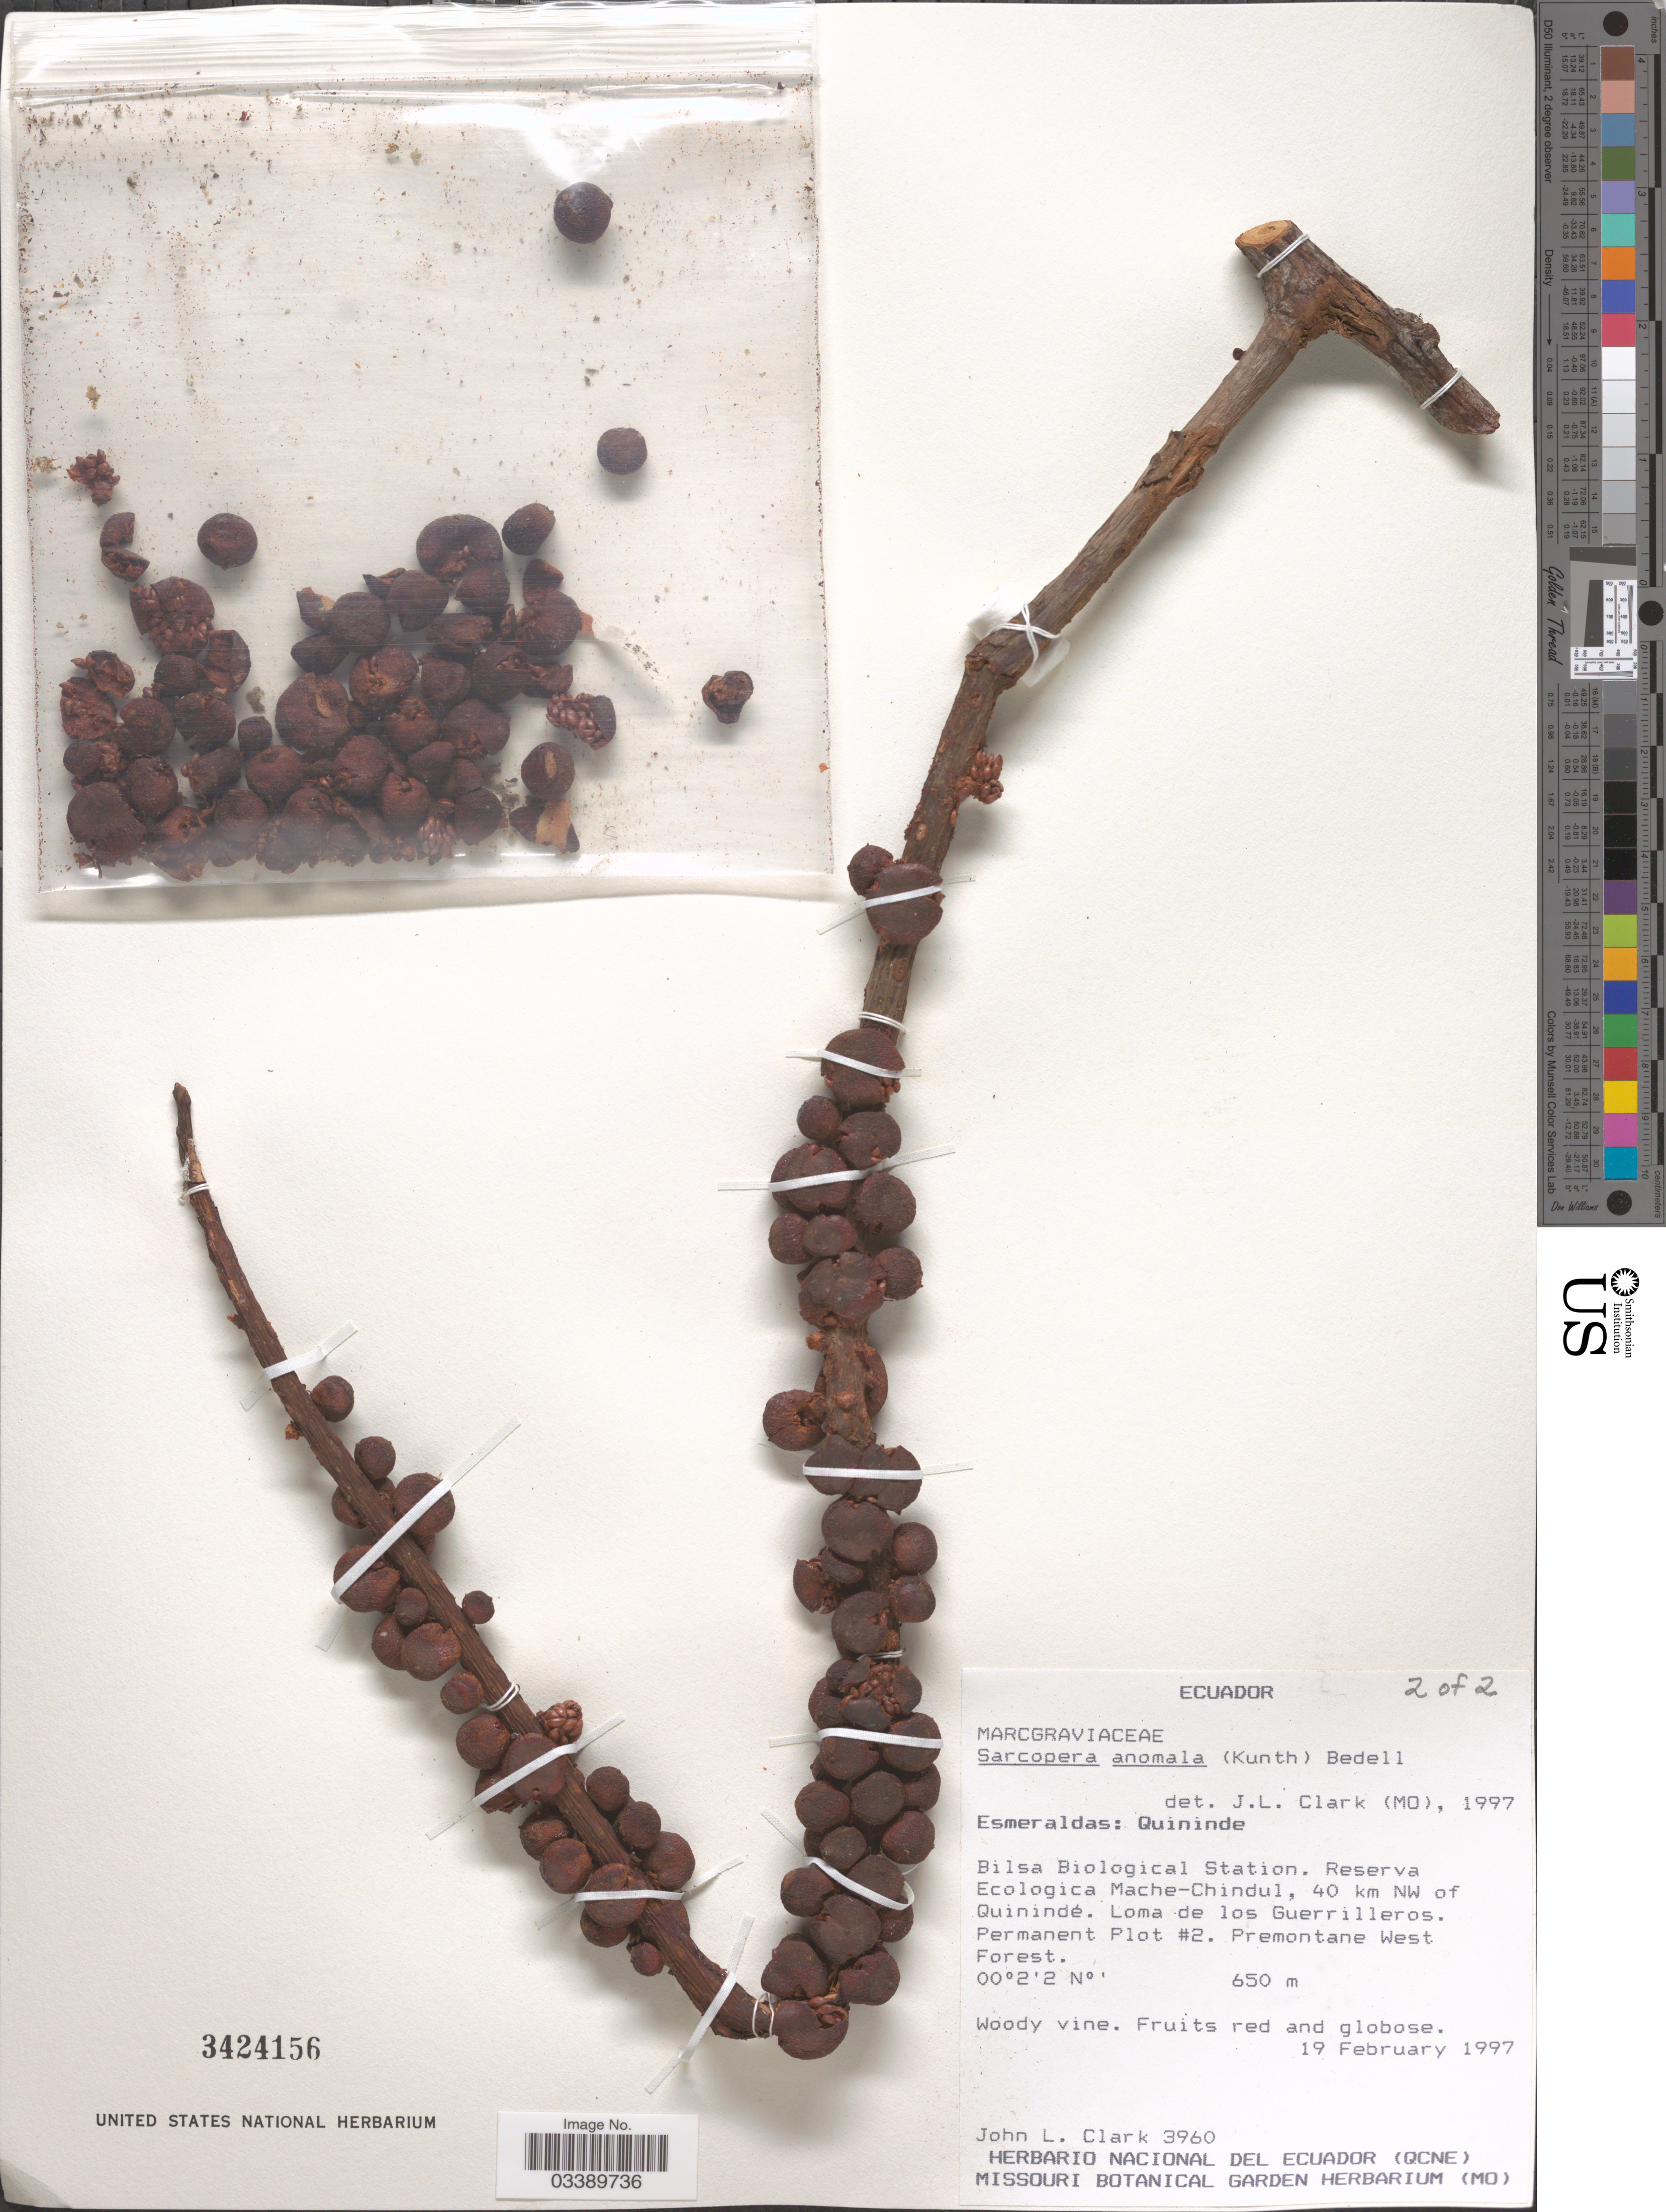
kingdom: Plantae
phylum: Tracheophyta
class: Magnoliopsida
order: Ericales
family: Marcgraviaceae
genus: Sarcopera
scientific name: Sarcopera anomala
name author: (Kunth) Bedell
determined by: Clark, J. L.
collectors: J. L. Clark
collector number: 3960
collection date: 1997-02-19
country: Ecuador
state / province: Esmeraldas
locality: Quininde. Bilsa Biological Station. Reserva Ecologica Mache-Chindul, 40 km NW of Quinindé. Loma de los Guerrilleros. Permanent Plot #2.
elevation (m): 650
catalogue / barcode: US 3424156